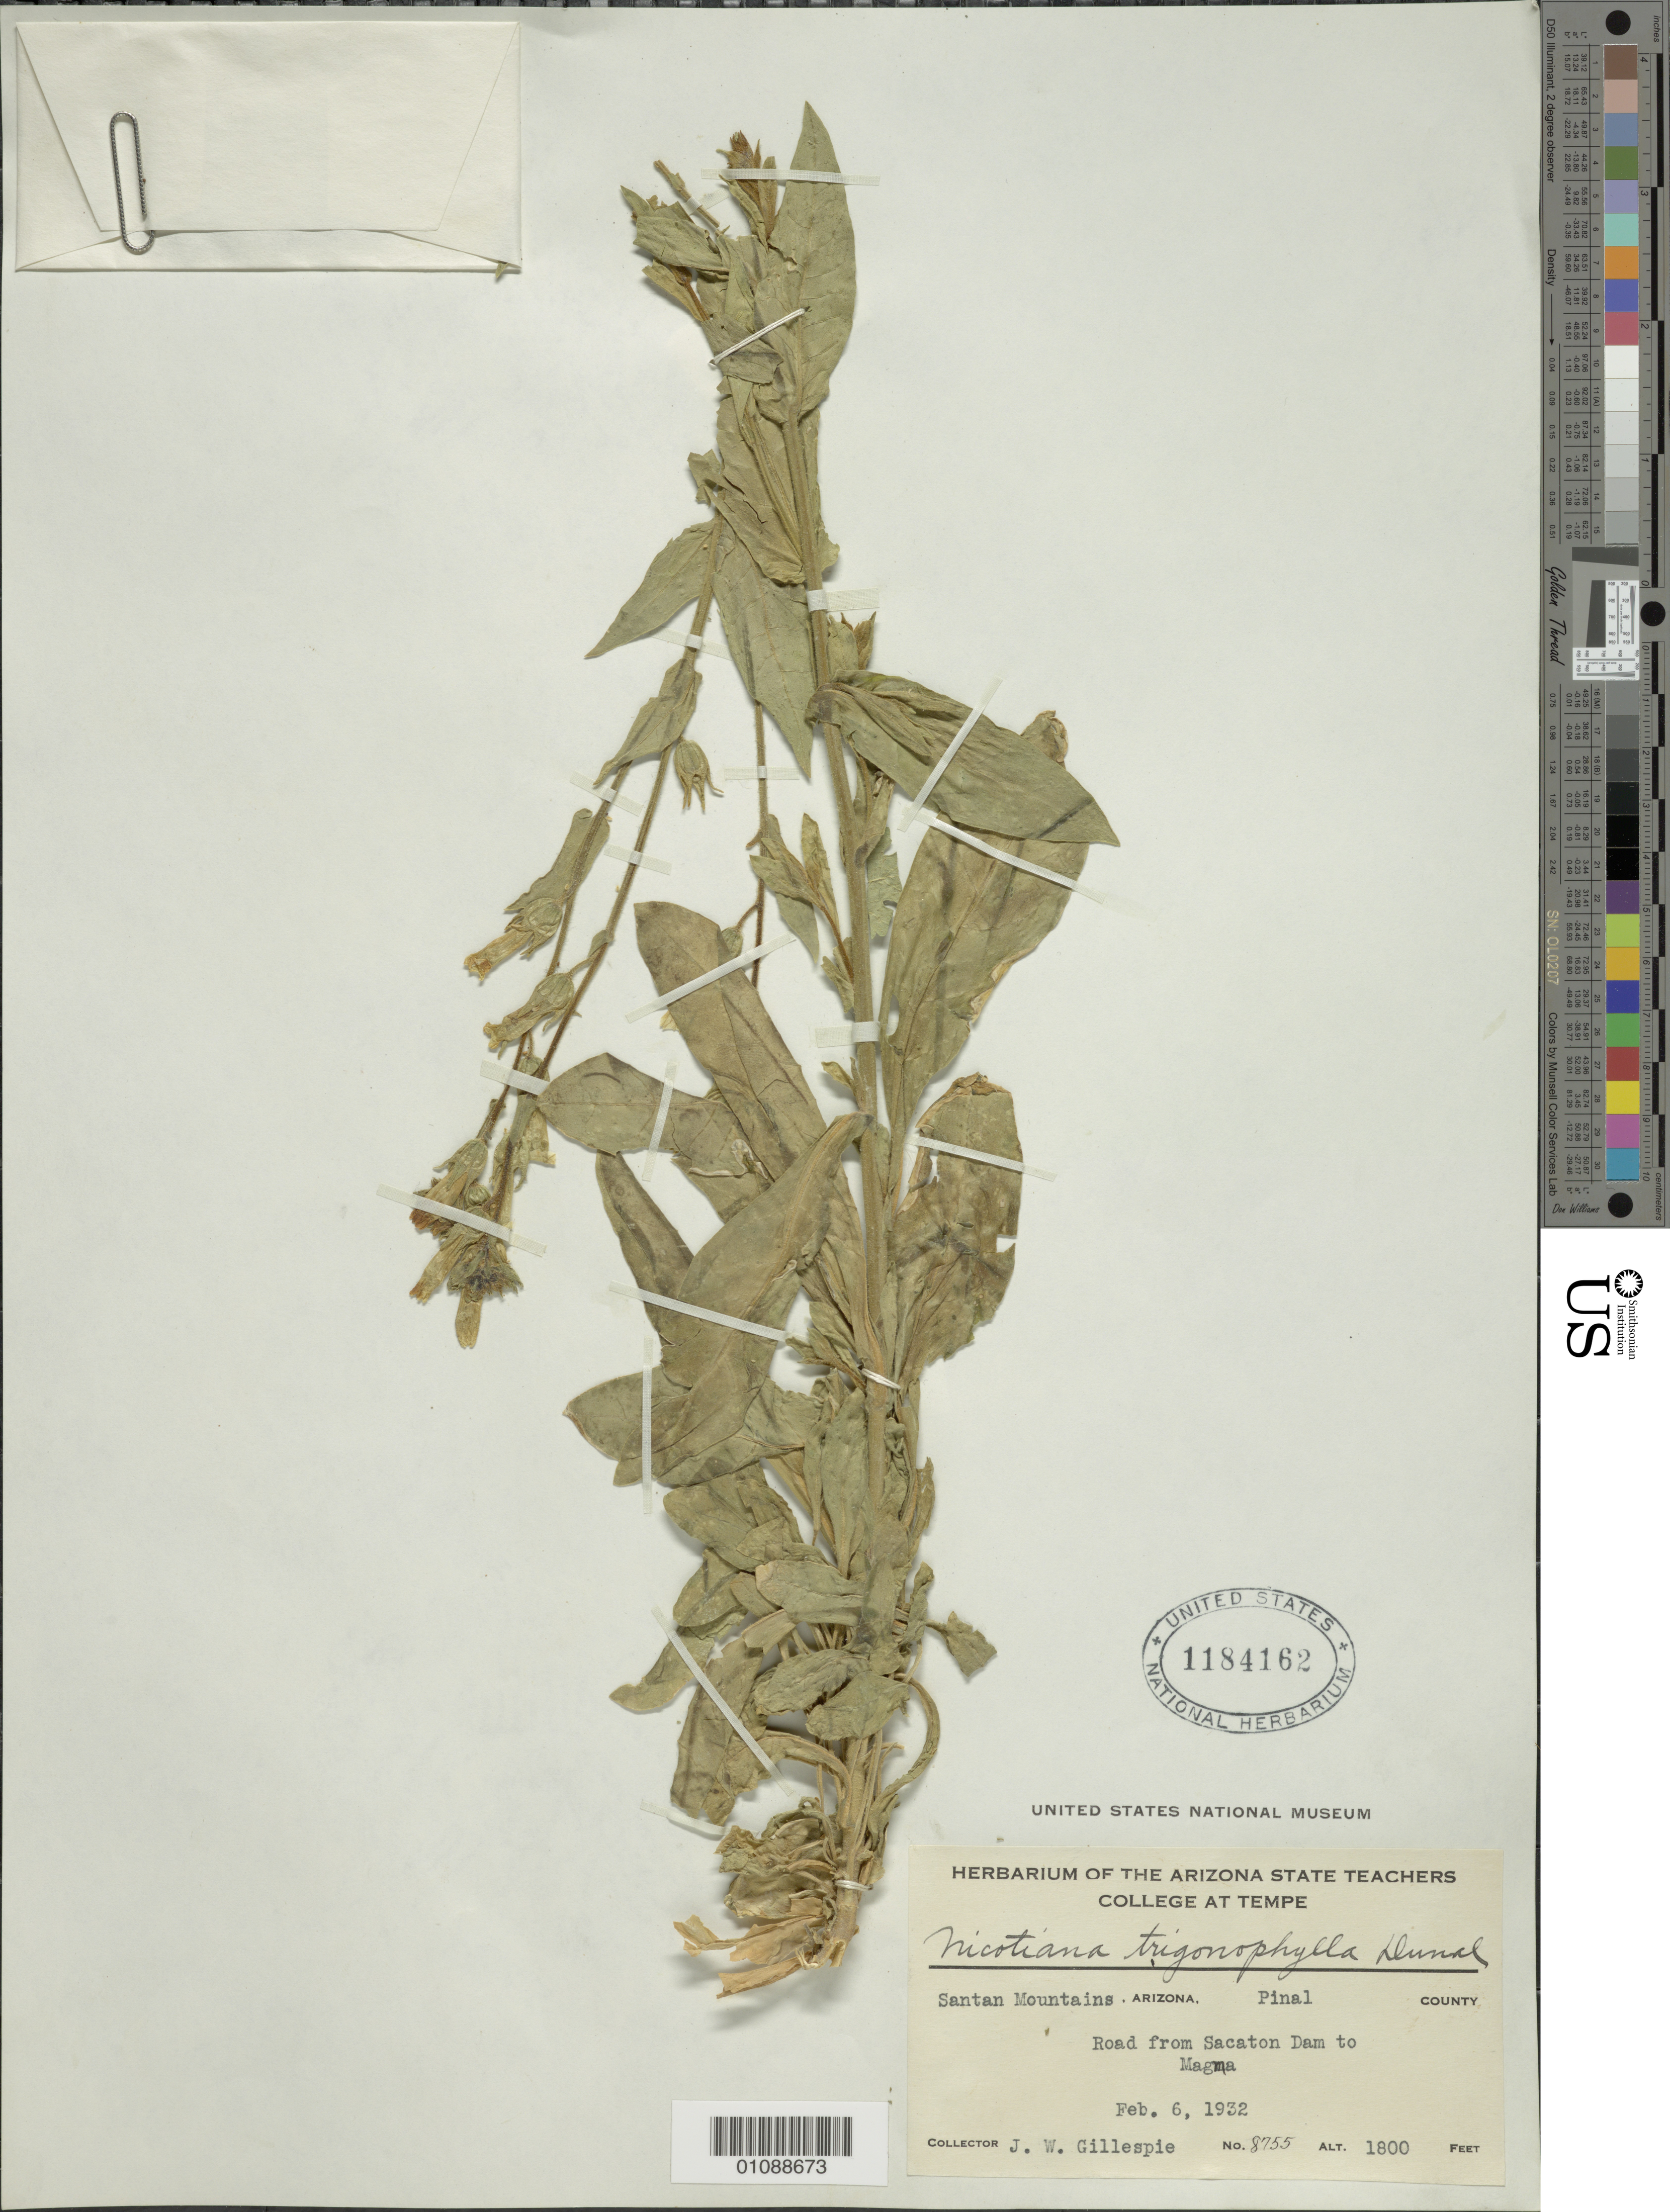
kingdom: Plantae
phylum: Tracheophyta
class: Magnoliopsida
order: Solanales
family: Solanaceae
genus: Nicotiana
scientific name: Nicotiana trigonophylla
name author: Dunal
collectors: J. W. Gillespie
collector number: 8755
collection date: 1932-02-06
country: United States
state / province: Arizona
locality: Santan Mountains, Pinal County. Road from Sacaton Dam to Magma.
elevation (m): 549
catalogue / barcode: US 1184162